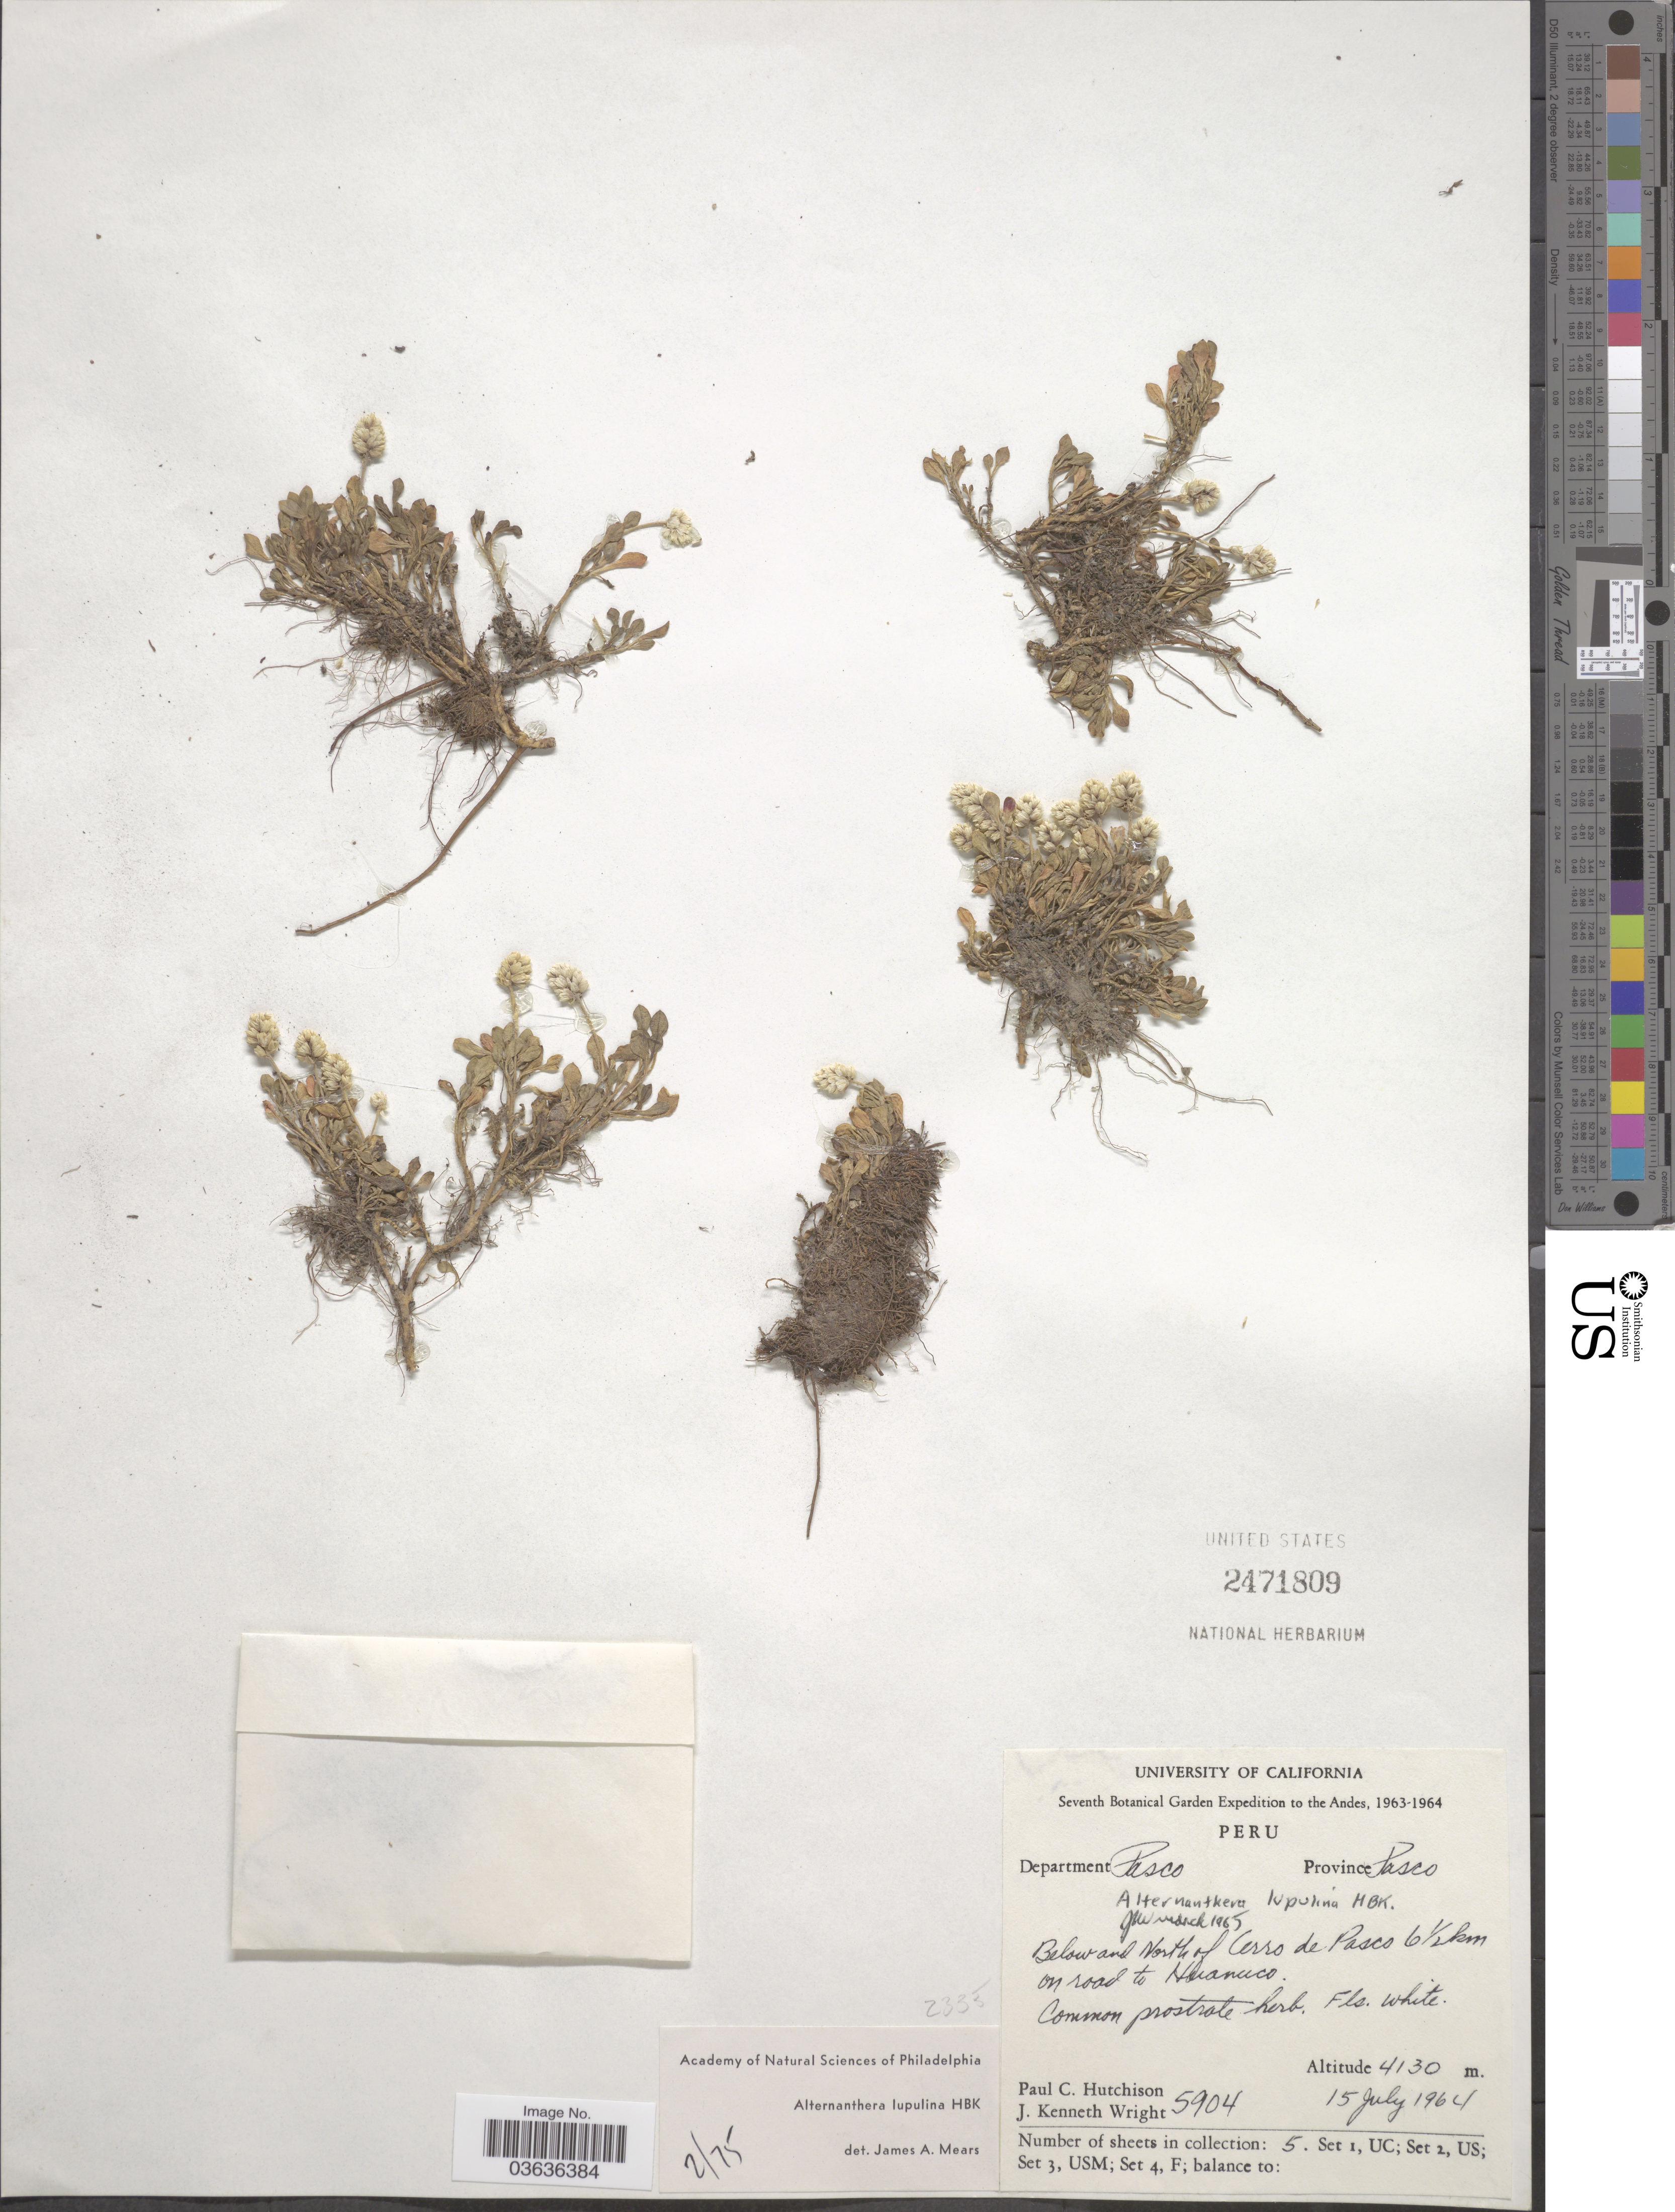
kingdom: Plantae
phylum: Tracheophyta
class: Magnoliopsida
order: Caryophyllales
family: Amaranthaceae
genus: Alternanthera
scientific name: Alternanthera lupulina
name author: Kunth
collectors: P. C. Hutchison & J. K. Wright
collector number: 5904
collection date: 1964-07-15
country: Peru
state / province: Pasco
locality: Andes. Department Pasco. Province Pasco. Below and North of Cerro de Pasco 6½ km on road to Huanuco.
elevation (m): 4130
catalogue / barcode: US 2471809